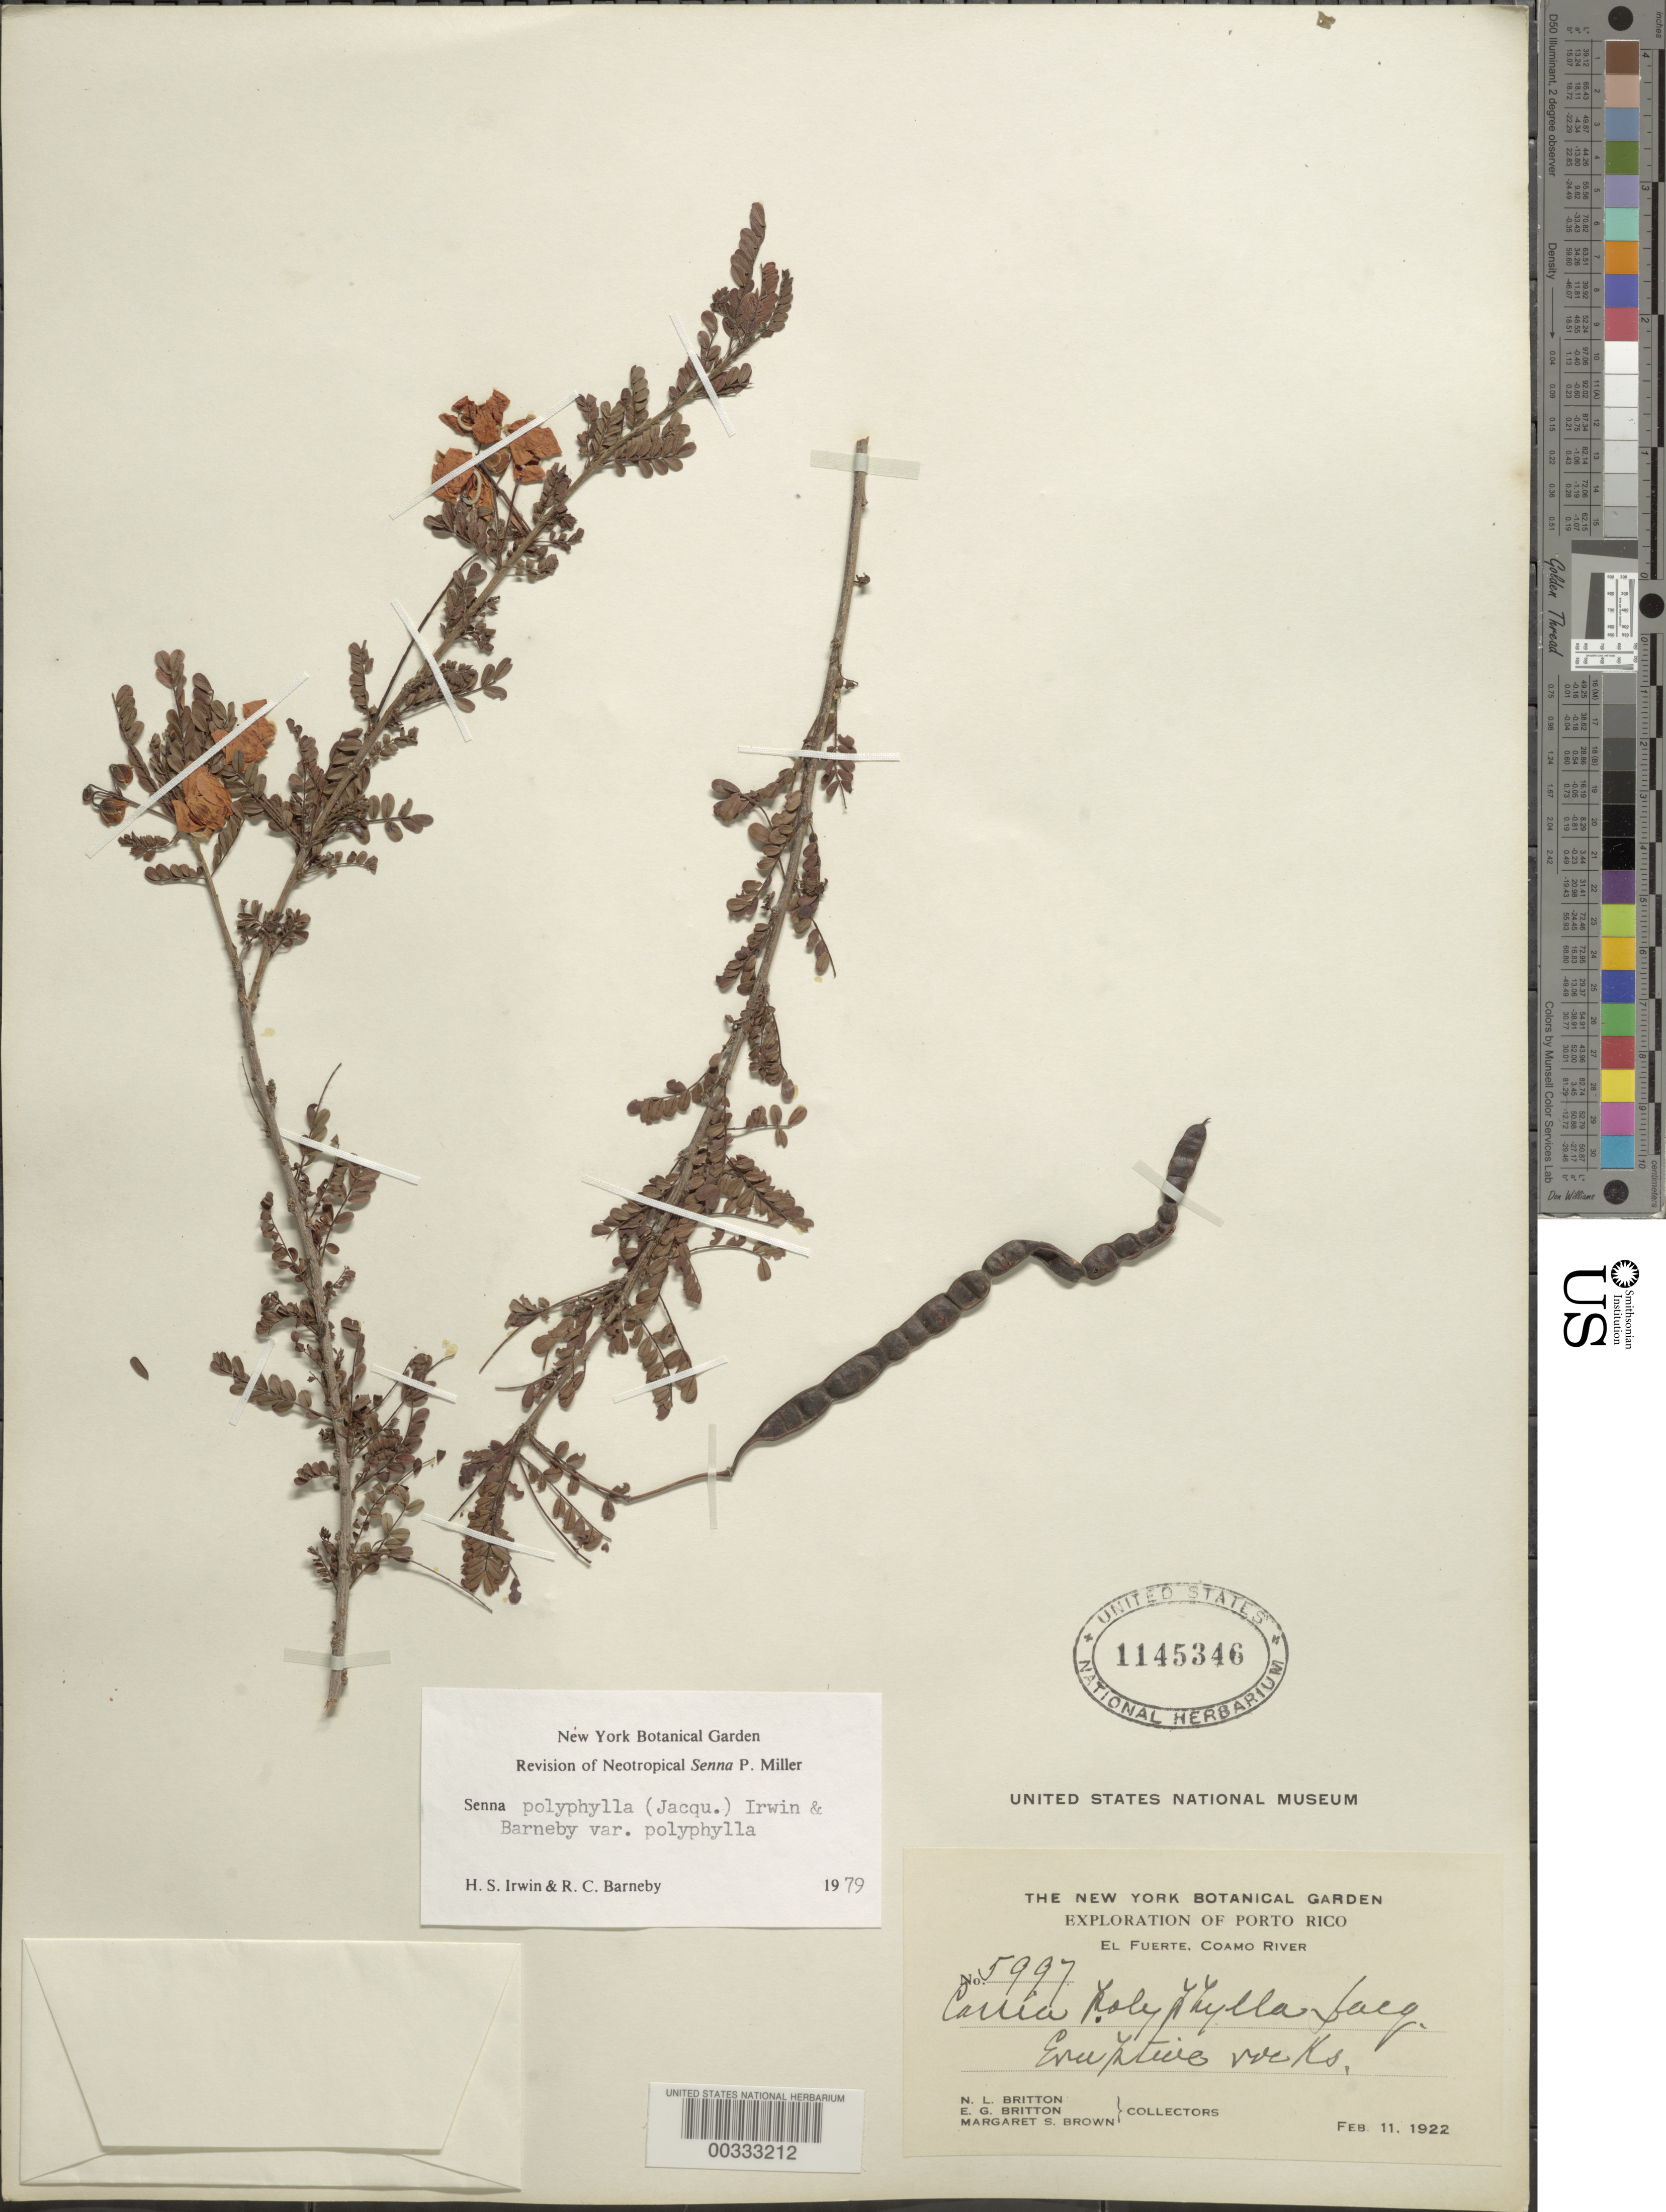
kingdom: Plantae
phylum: Tracheophyta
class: Magnoliopsida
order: Fabales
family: Fabaceae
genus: Senna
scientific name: Senna polyphylla var. polyphylla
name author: (Jacq.) H.S. Irwin & Barneby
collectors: N. Britton, E. G. Britton & M. S. Brown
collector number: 5997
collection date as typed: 11 Feb 1922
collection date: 1922-02-11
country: Puerto Rico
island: Greater Antilles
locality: El fuerte, coamo river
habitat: Eruptive rocks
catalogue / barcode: US 1145346